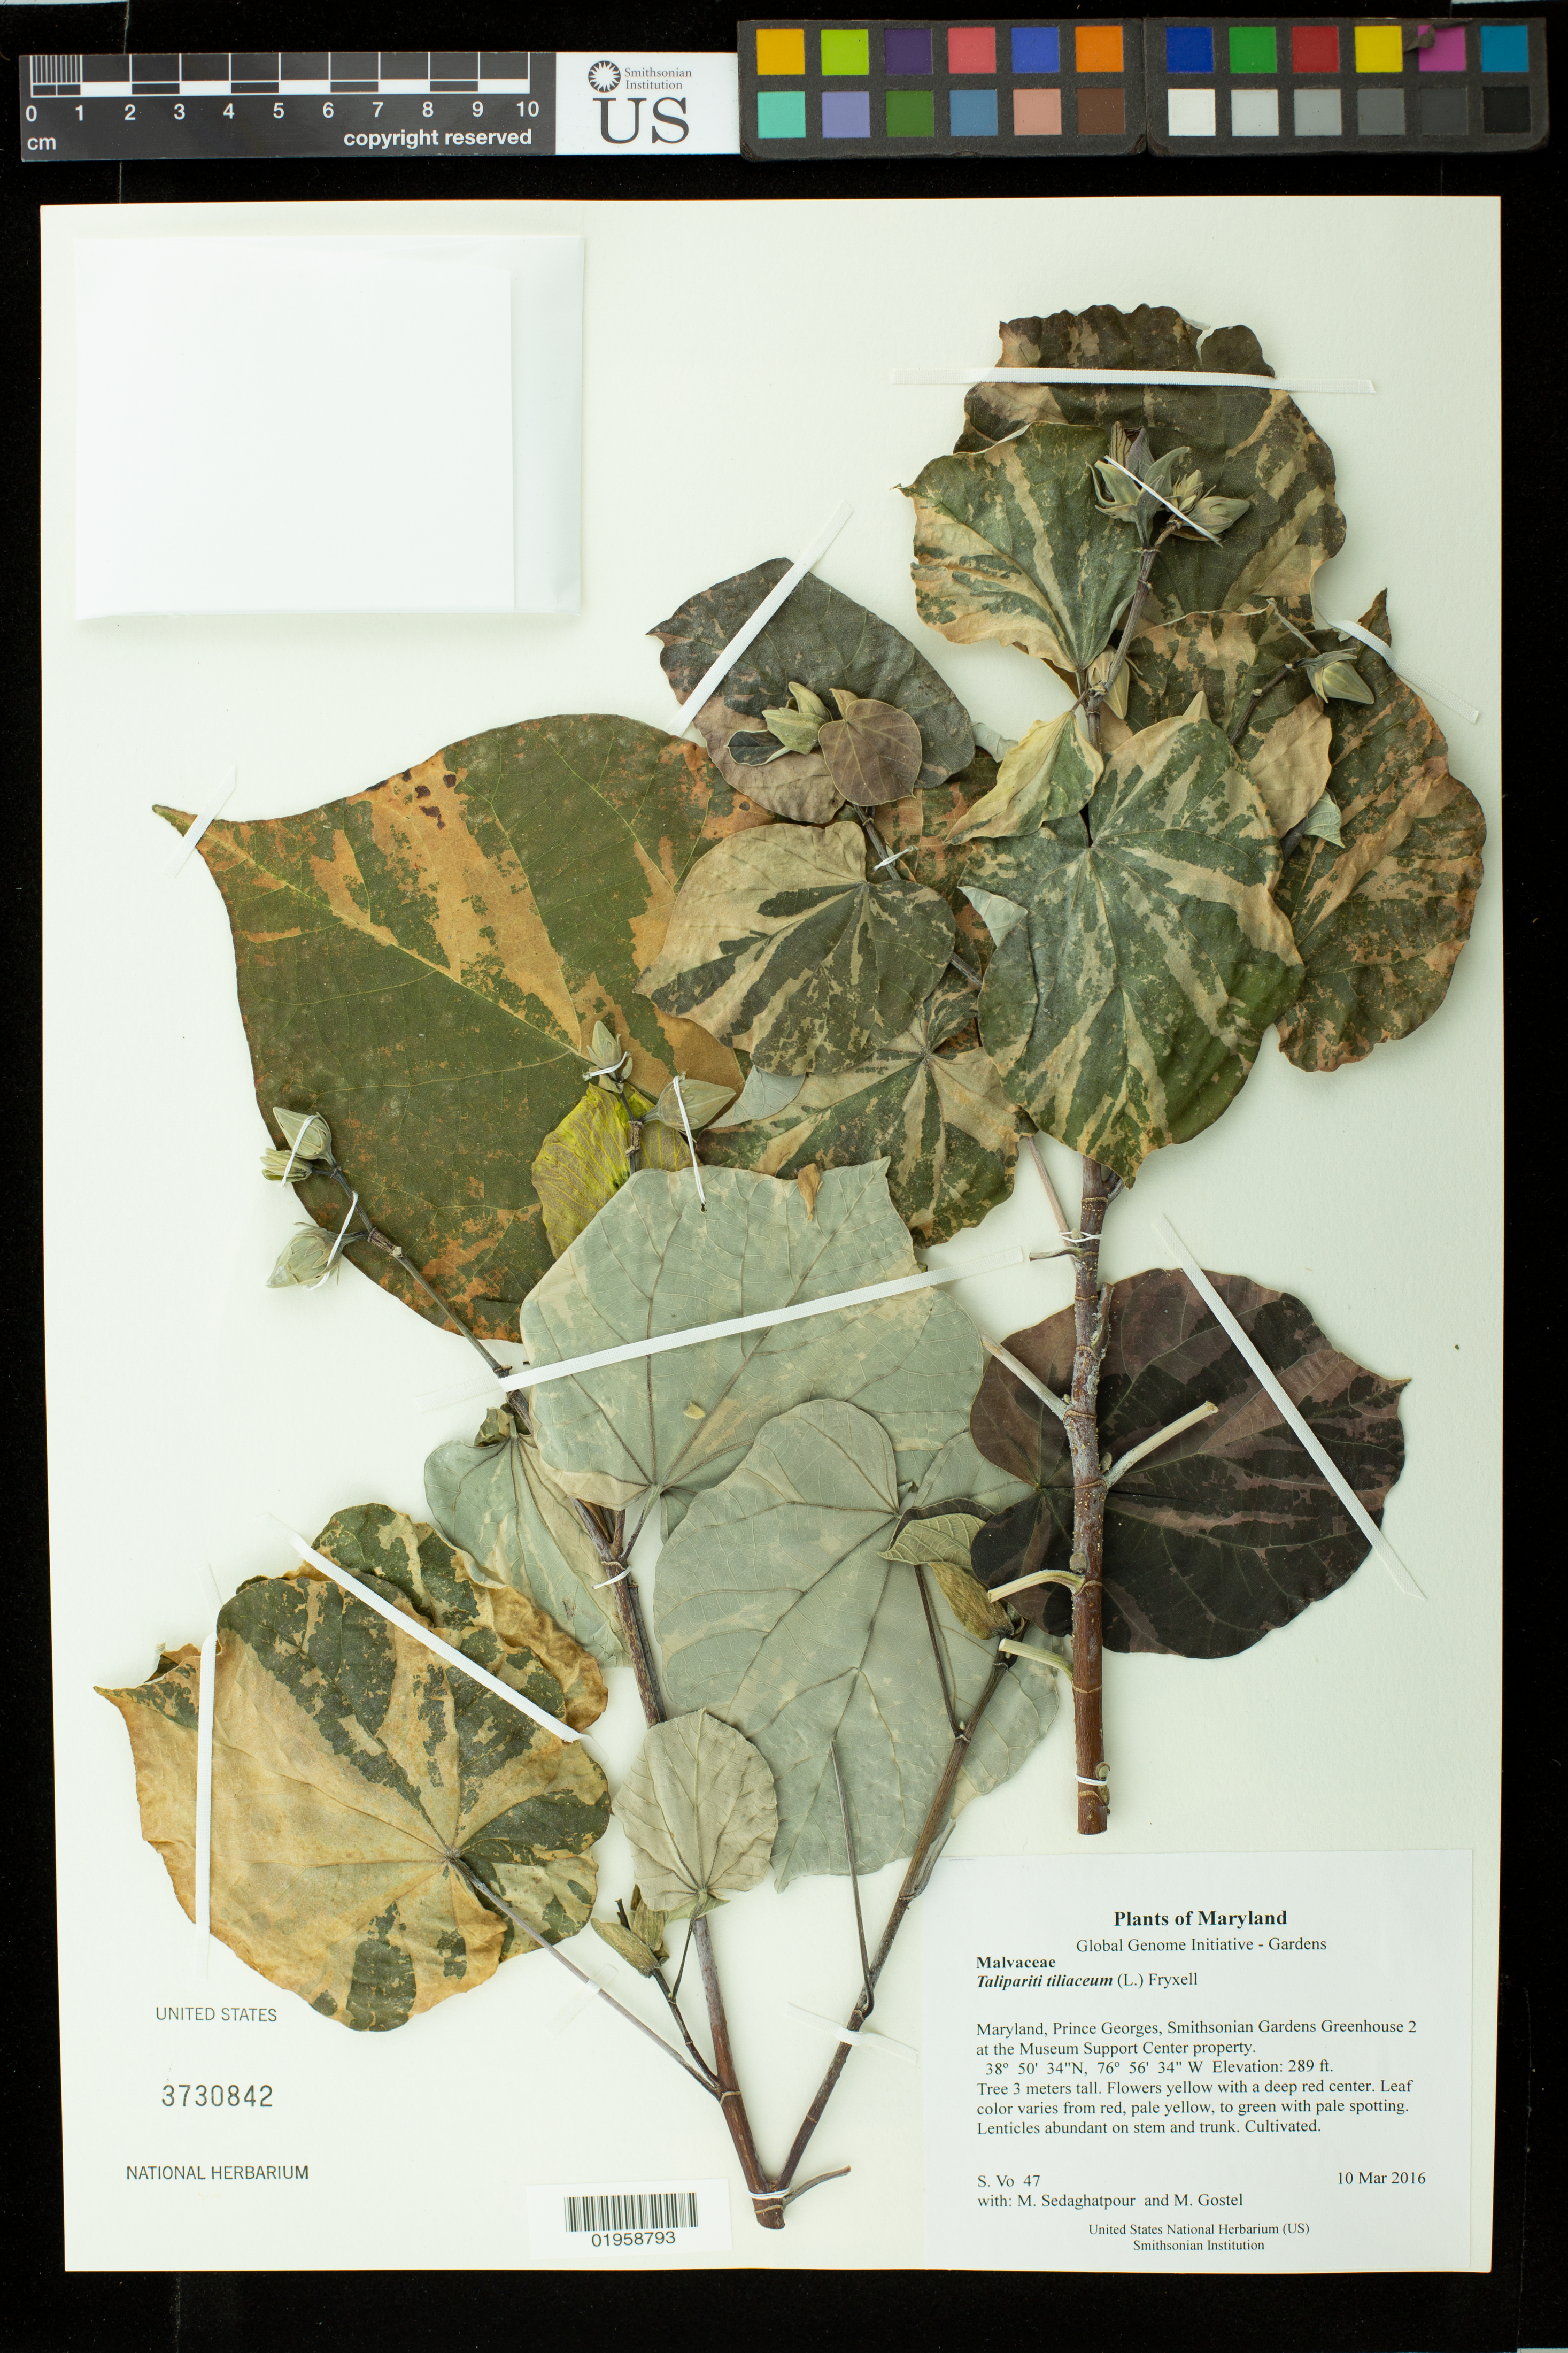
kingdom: Plantae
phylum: Tracheophyta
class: Magnoliopsida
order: Malvales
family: Malvaceae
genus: Talipariti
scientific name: Talipariti tiliaceum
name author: (L.) Fryxell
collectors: S. Vo, M. Sedaghatpour & M. R. Gostel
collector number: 47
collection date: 2016-03-10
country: United States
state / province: Maryland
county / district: Prince George's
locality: Smithsonian Gardens Greenhouse 2 at the Museum Support Center property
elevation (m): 88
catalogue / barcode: US 3730842